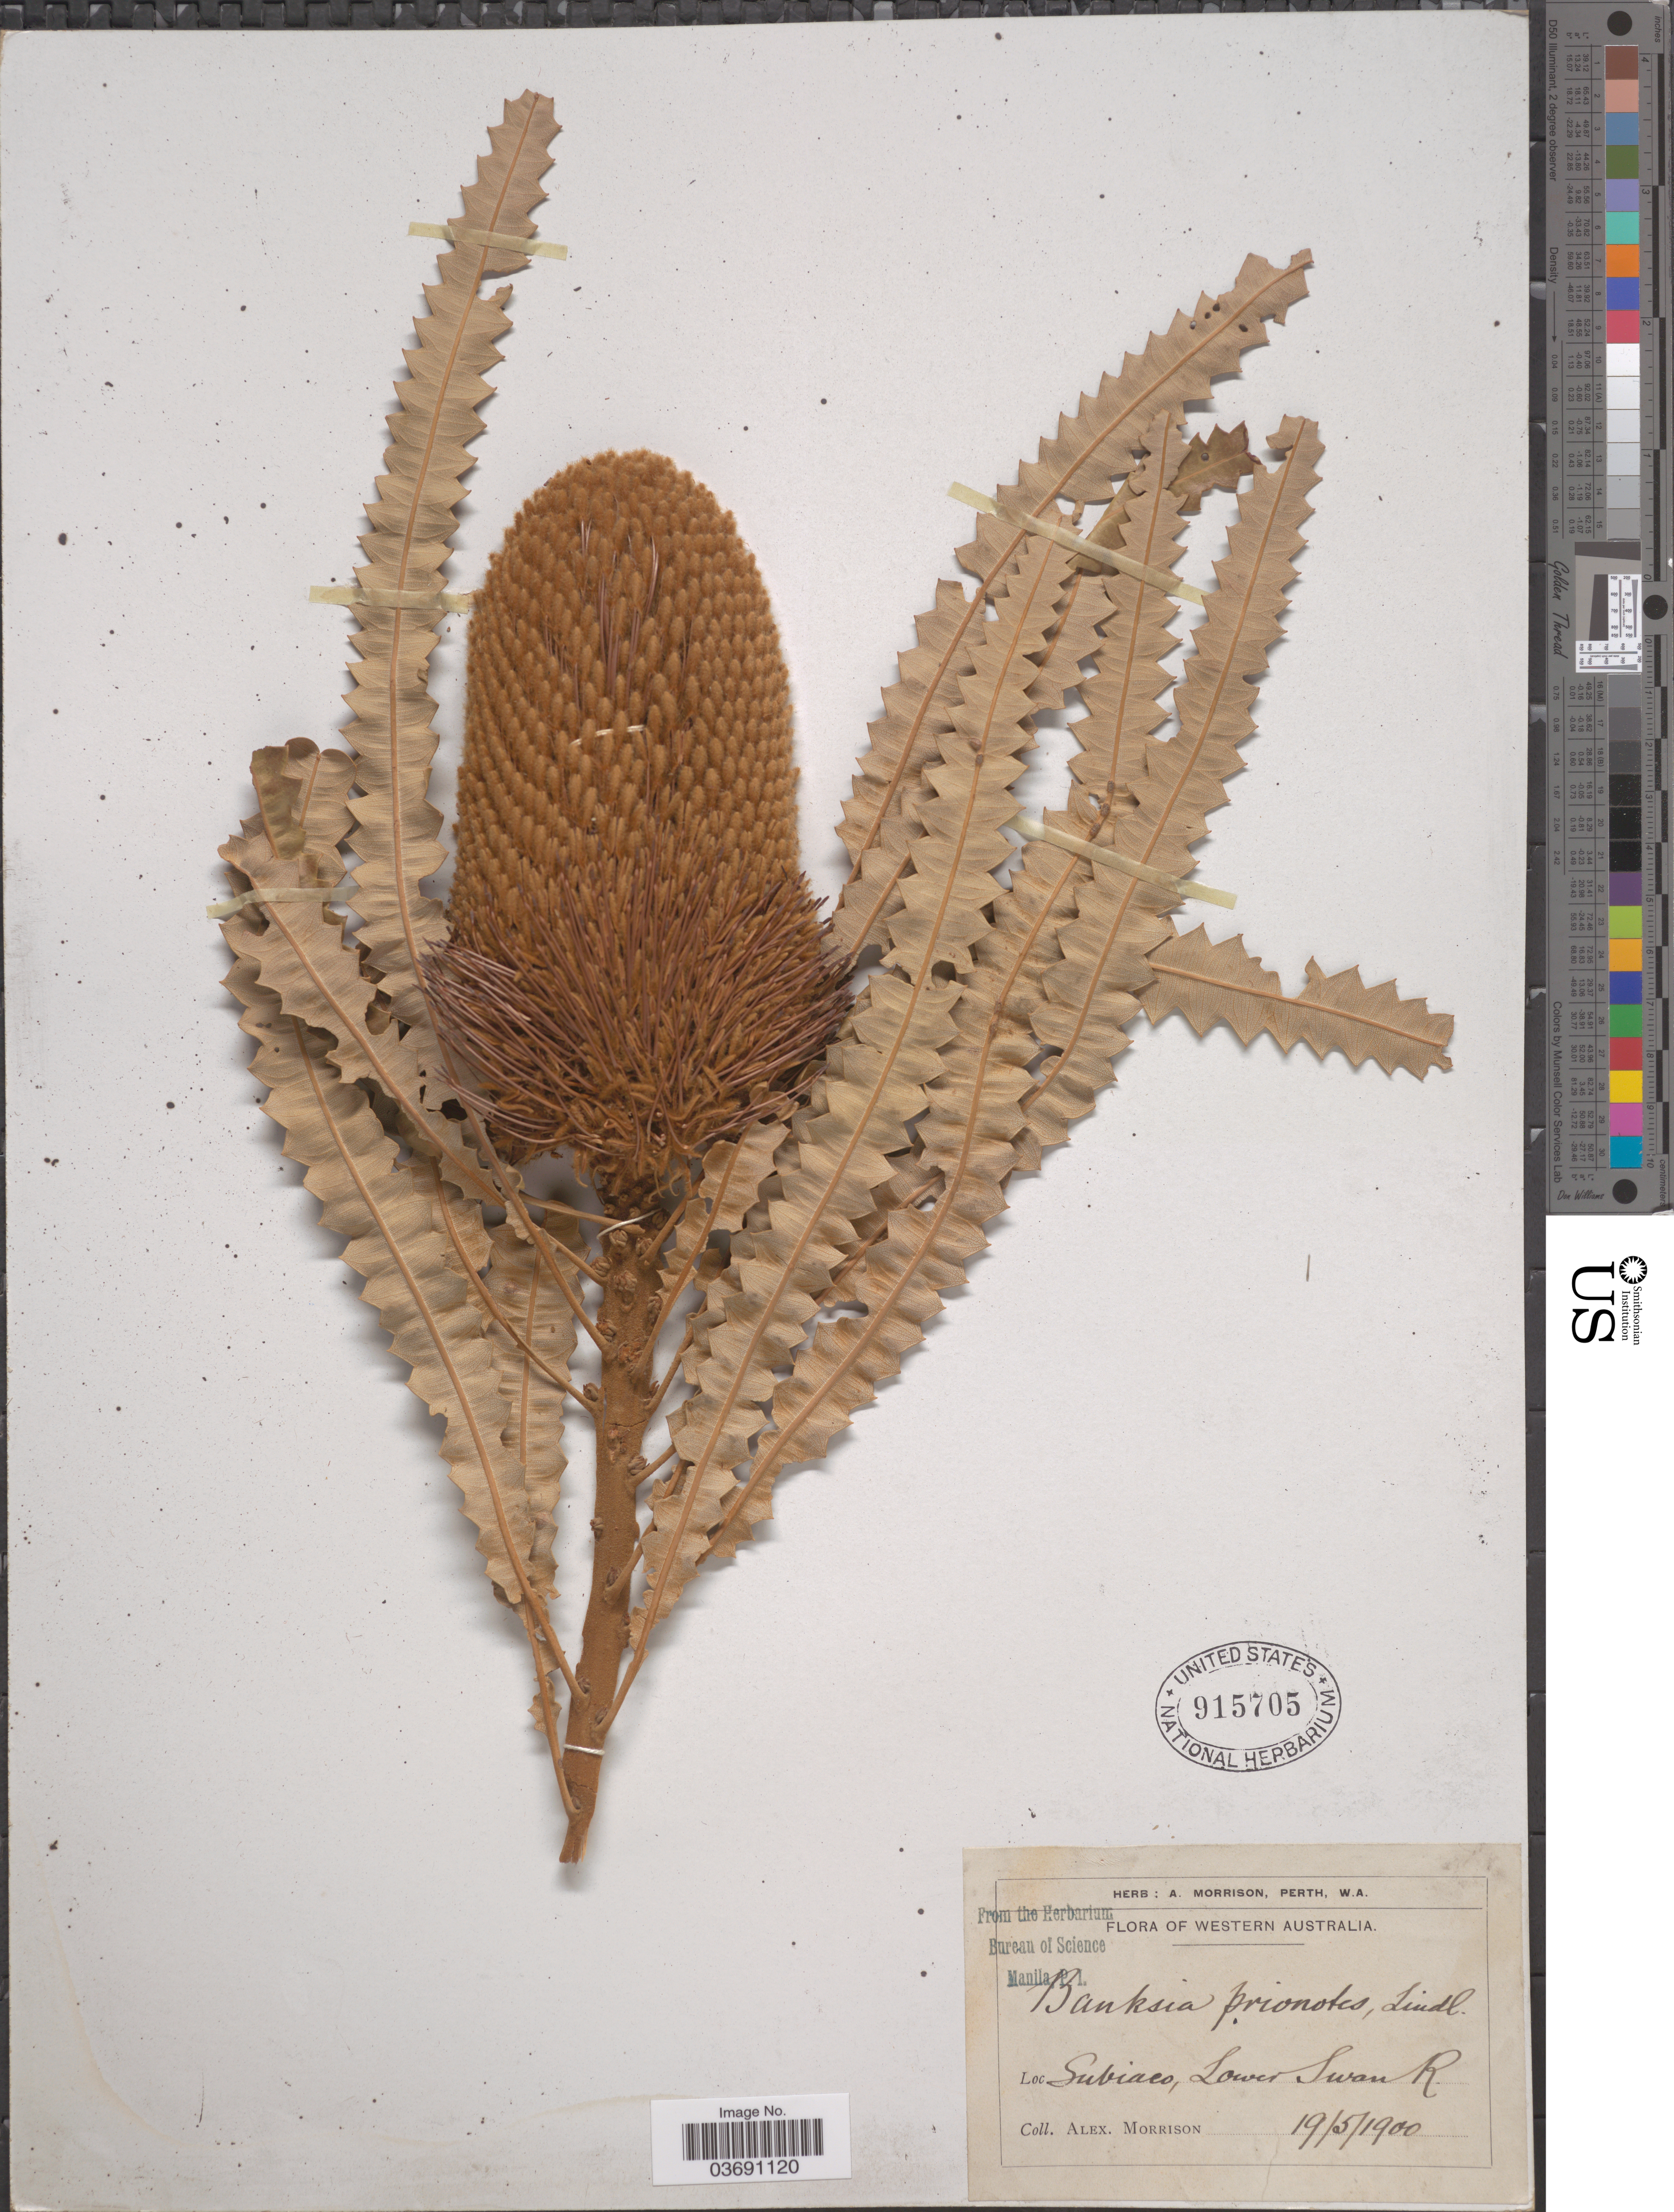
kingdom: Plantae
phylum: Tracheophyta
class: Magnoliopsida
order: Proteales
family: Proteaceae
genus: Banksia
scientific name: Banksia prionotes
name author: Lindl.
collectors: A. Morrison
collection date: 1900-05-19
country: Australia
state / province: Western Australia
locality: Subiaco, Lower Swan R.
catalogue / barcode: US 915705